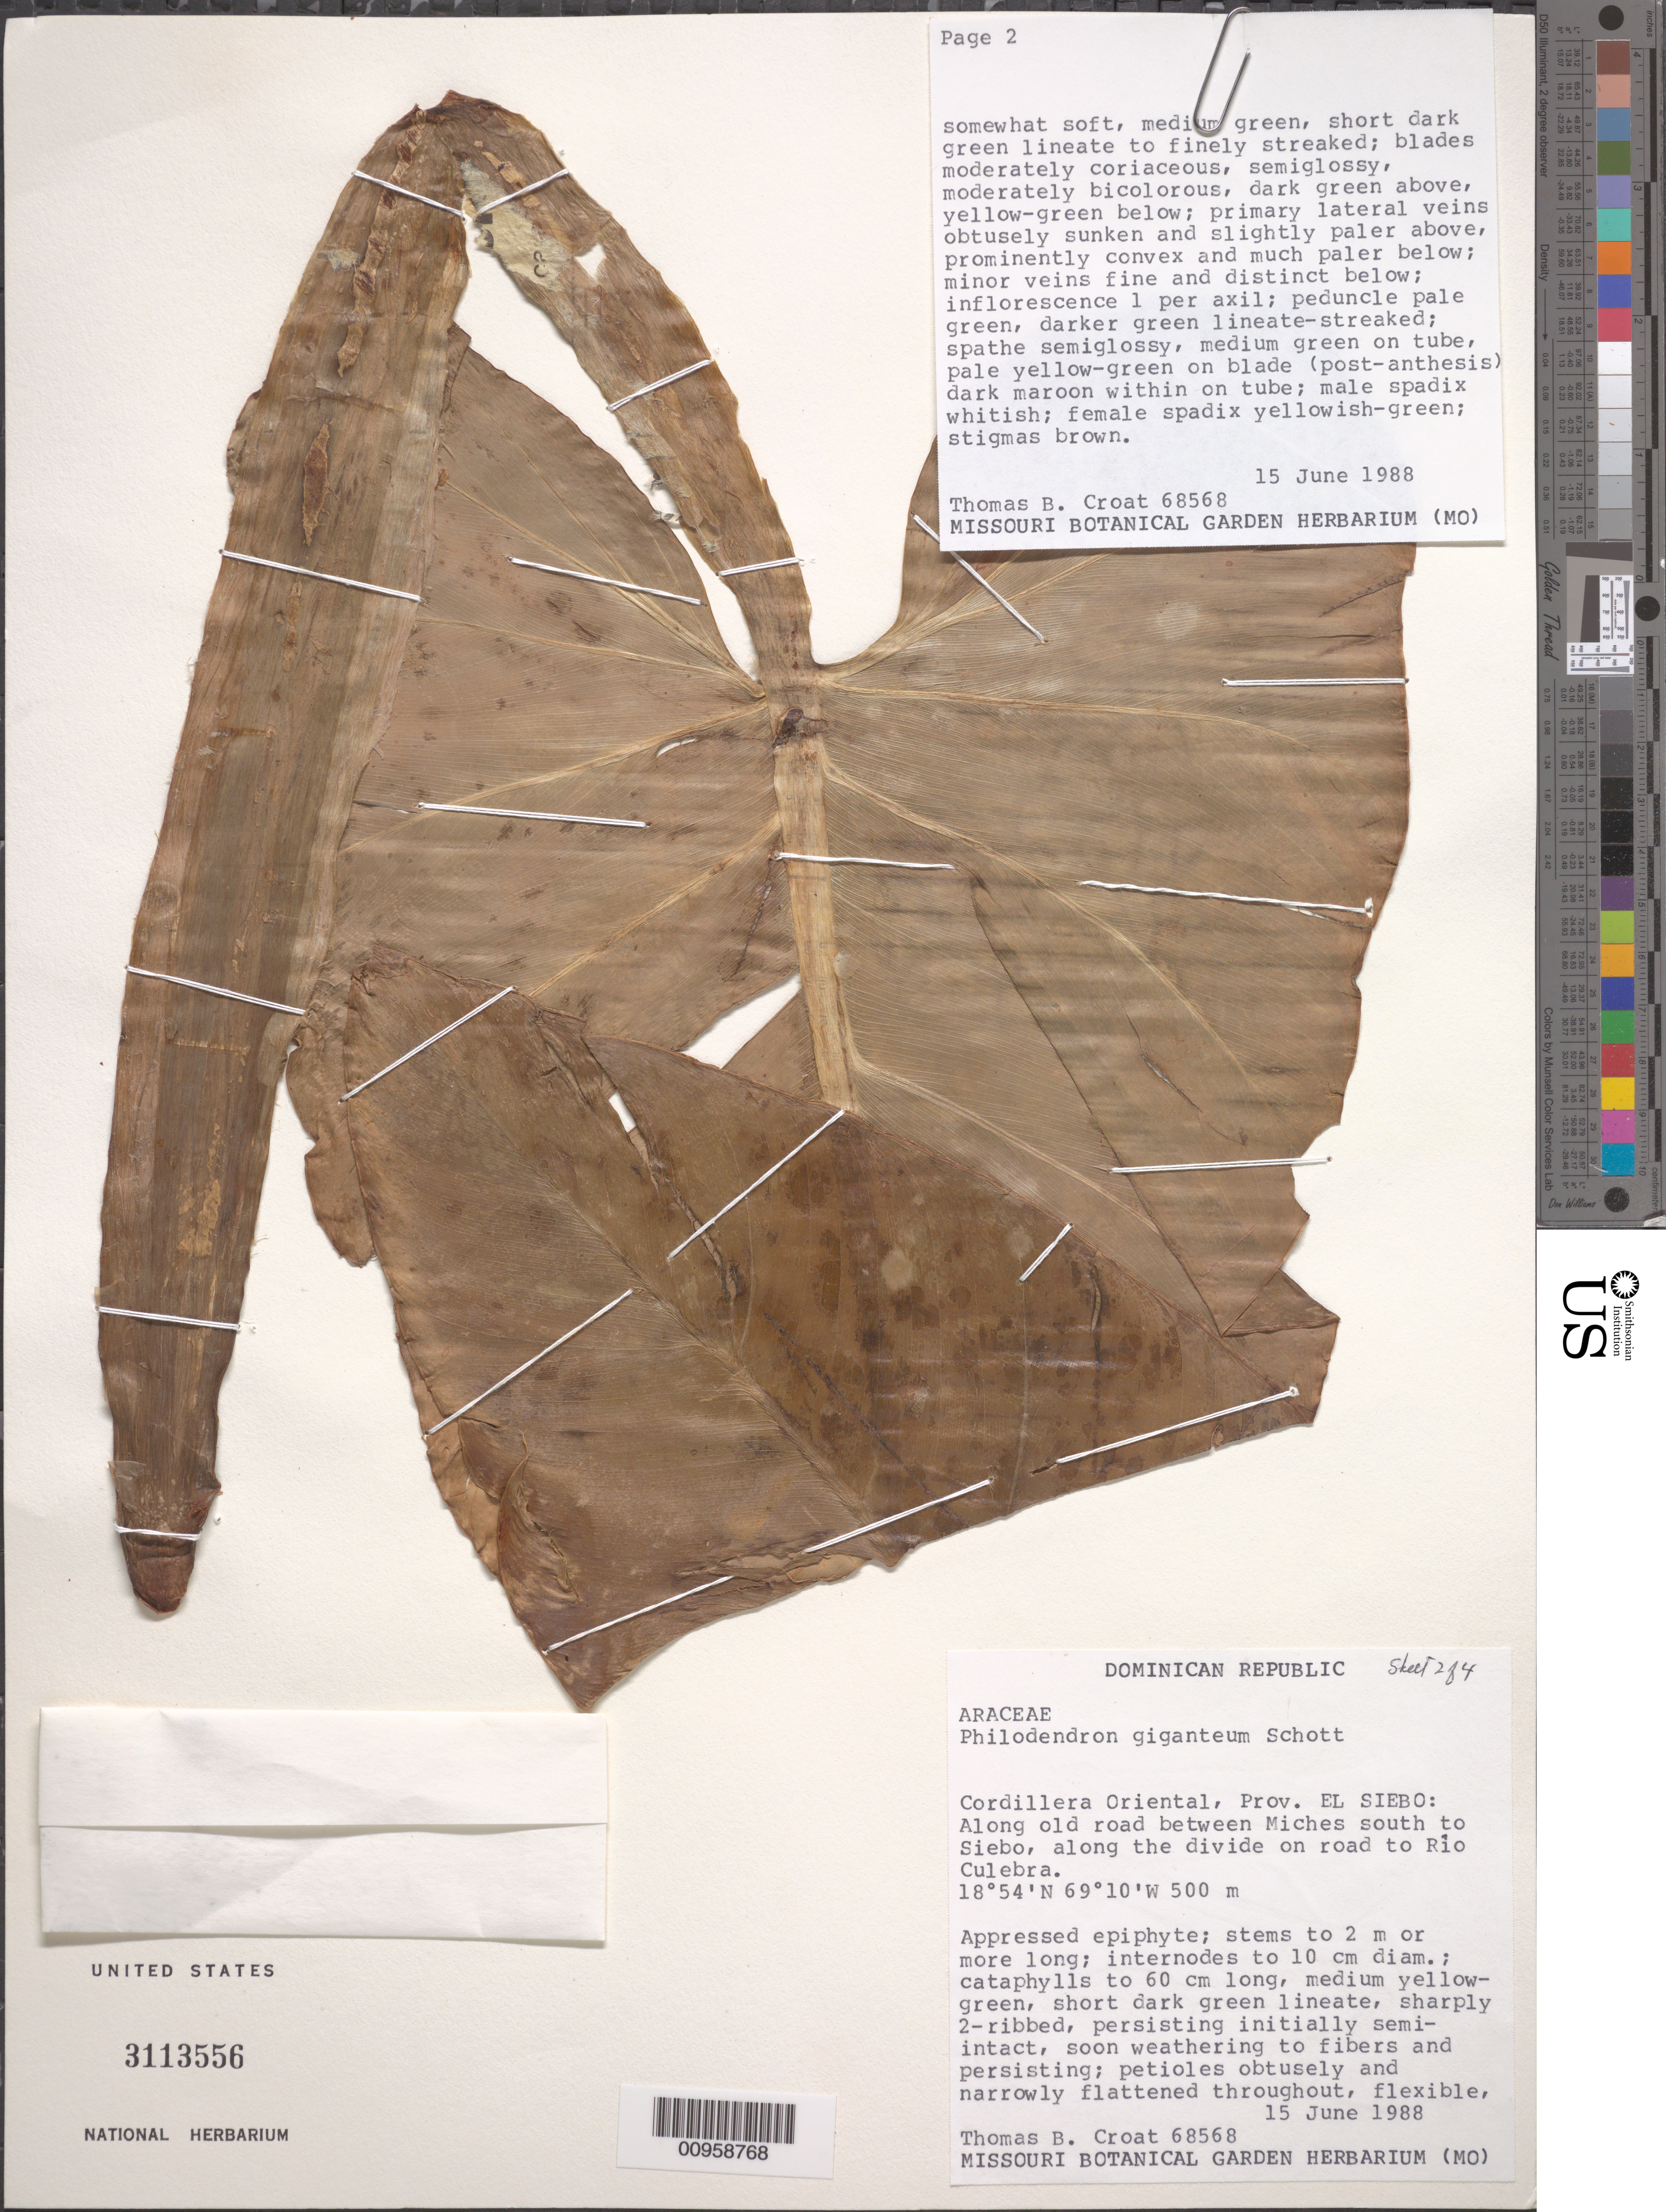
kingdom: Plantae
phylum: Tracheophyta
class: Liliopsida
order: Alismatales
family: Araceae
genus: Philodendron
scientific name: Philodendron giganteum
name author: Schott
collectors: T. B. Croat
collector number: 68568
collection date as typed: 15 Jun 1988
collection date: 1988-06-15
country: Dominican Republic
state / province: El Seibo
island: Hispaniola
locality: Cordillera Oriental, along old road between Miches south to Siebo, along the divide on road to Rio Culebra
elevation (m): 500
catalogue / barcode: US 3113556